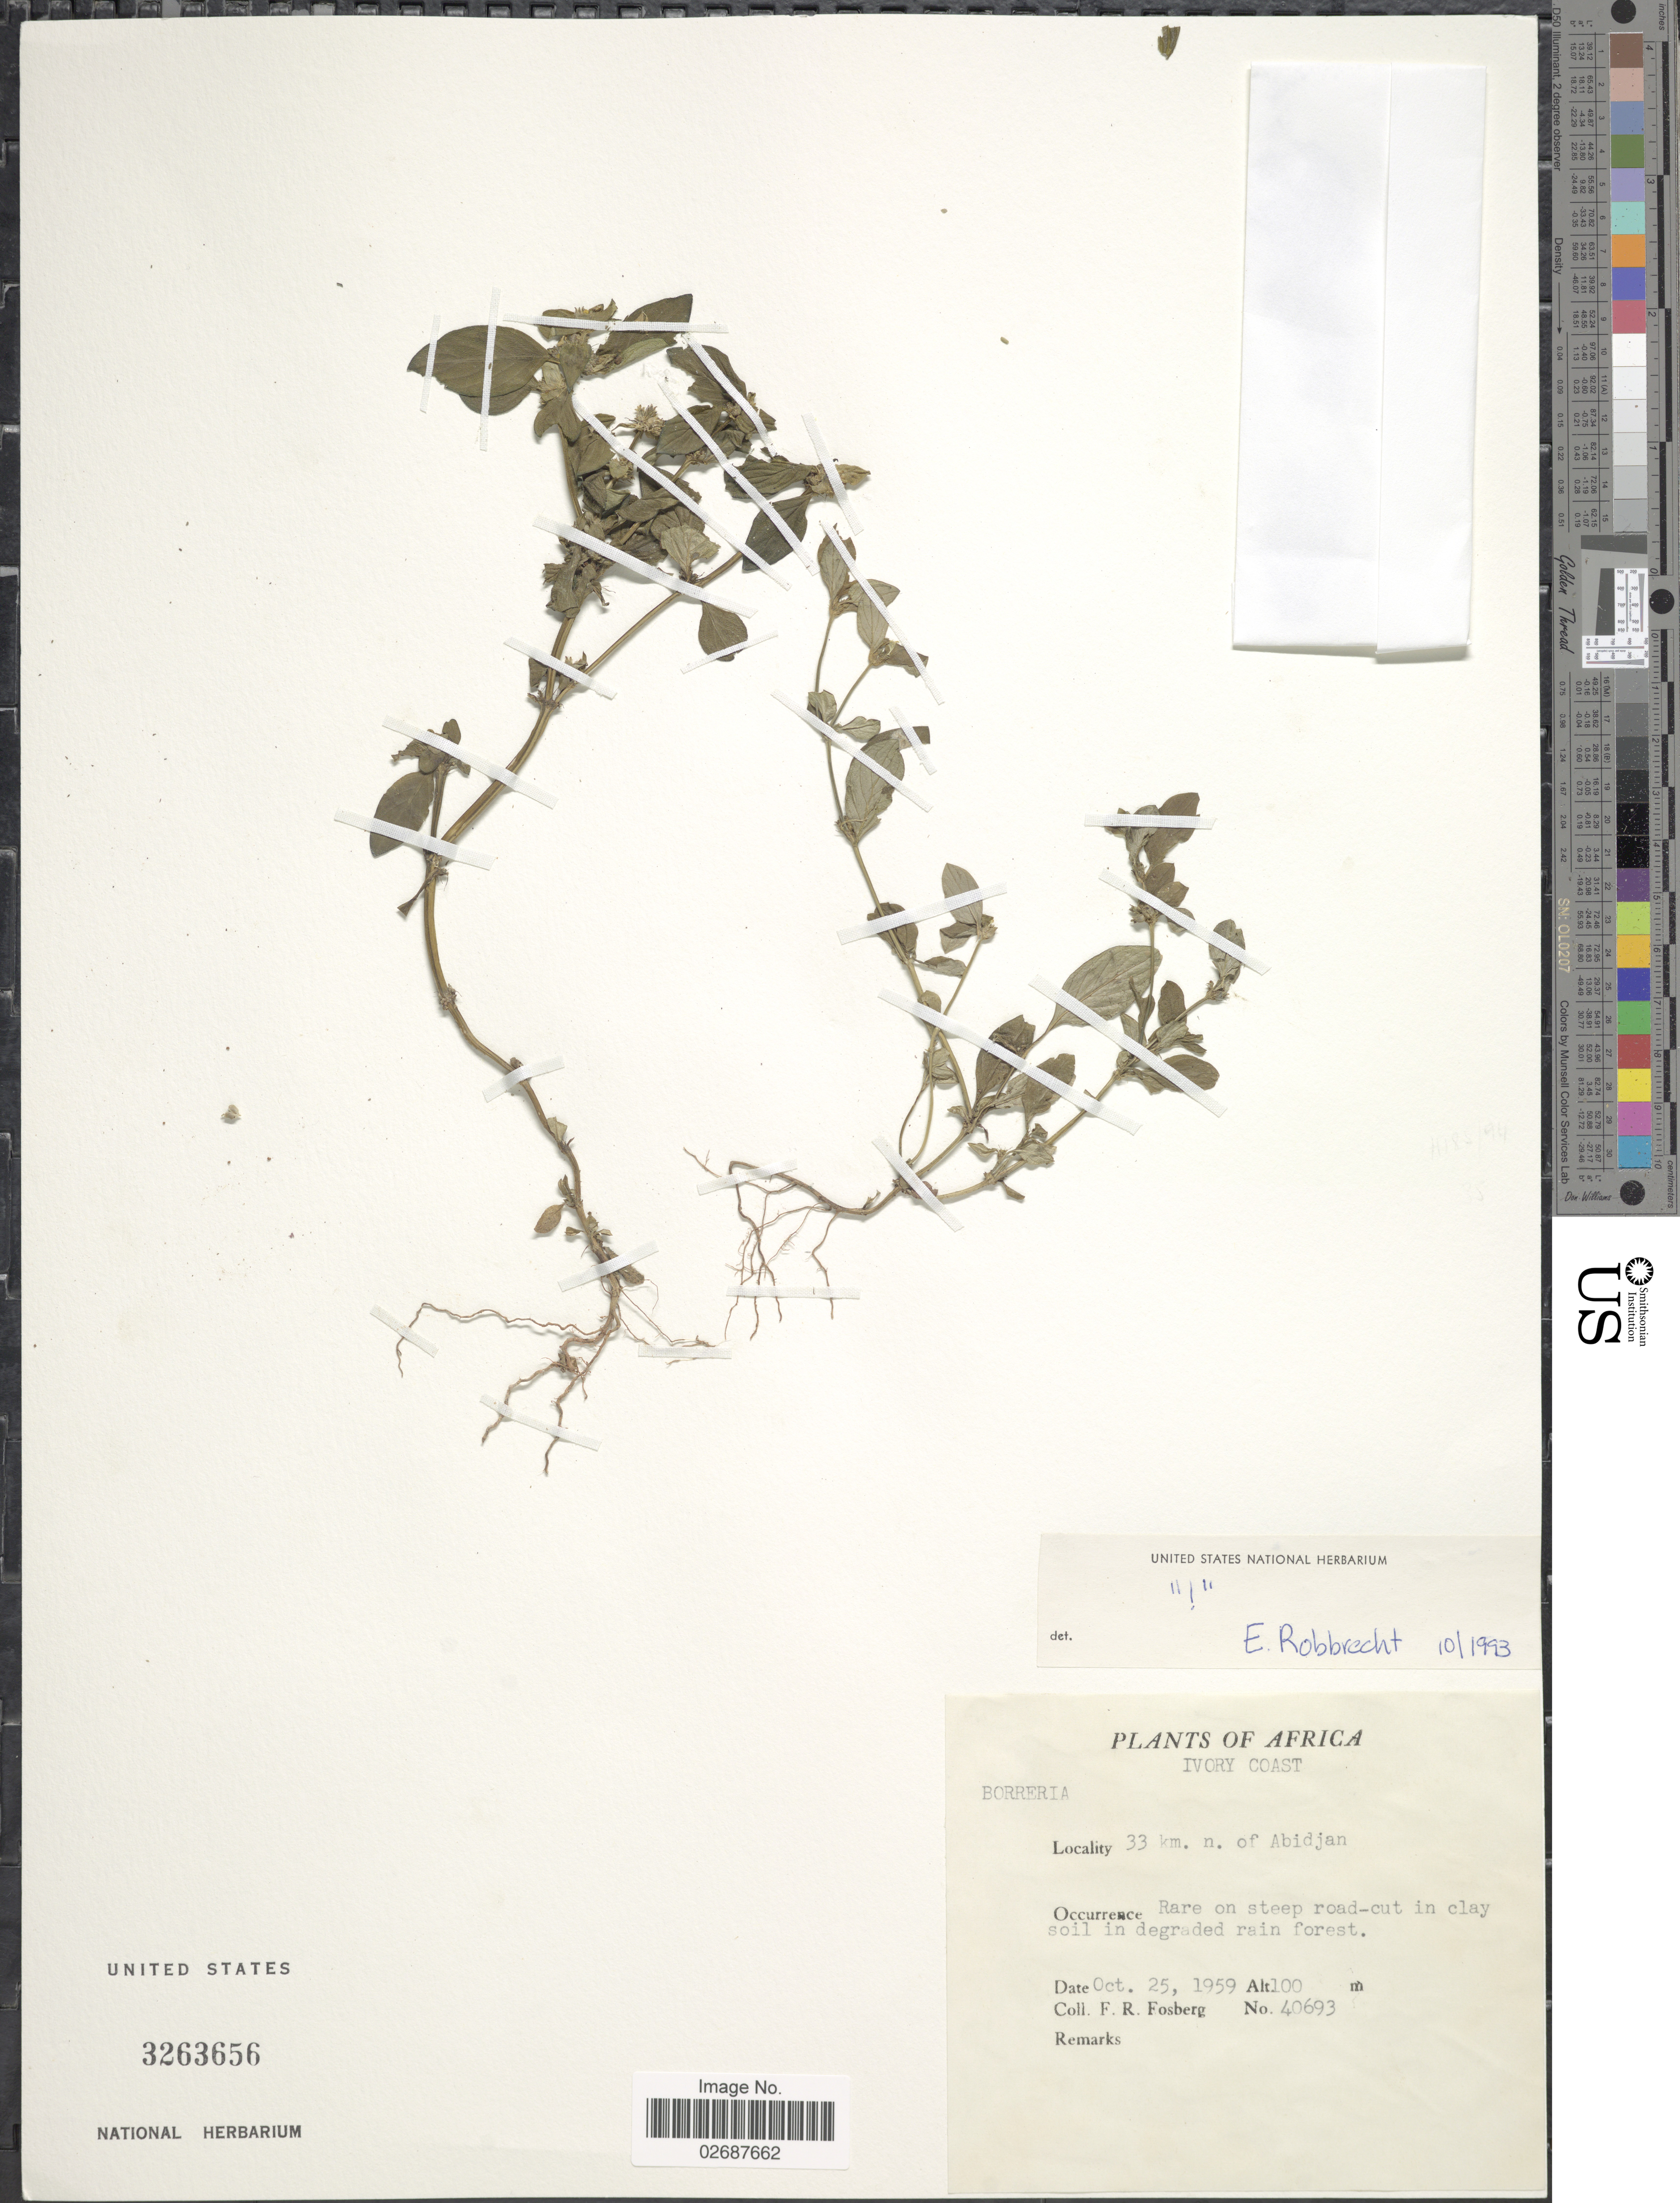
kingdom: Plantae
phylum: Tracheophyta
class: Magnoliopsida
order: Gentianales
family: Rubiaceae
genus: Borreria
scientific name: Borreria sp.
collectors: F. R. Fosberg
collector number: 40693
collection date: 1959-10-25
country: Ivory Coast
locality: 33 km. n. of Abidjan, rare on steep road-cut.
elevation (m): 100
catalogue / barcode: US 3263656